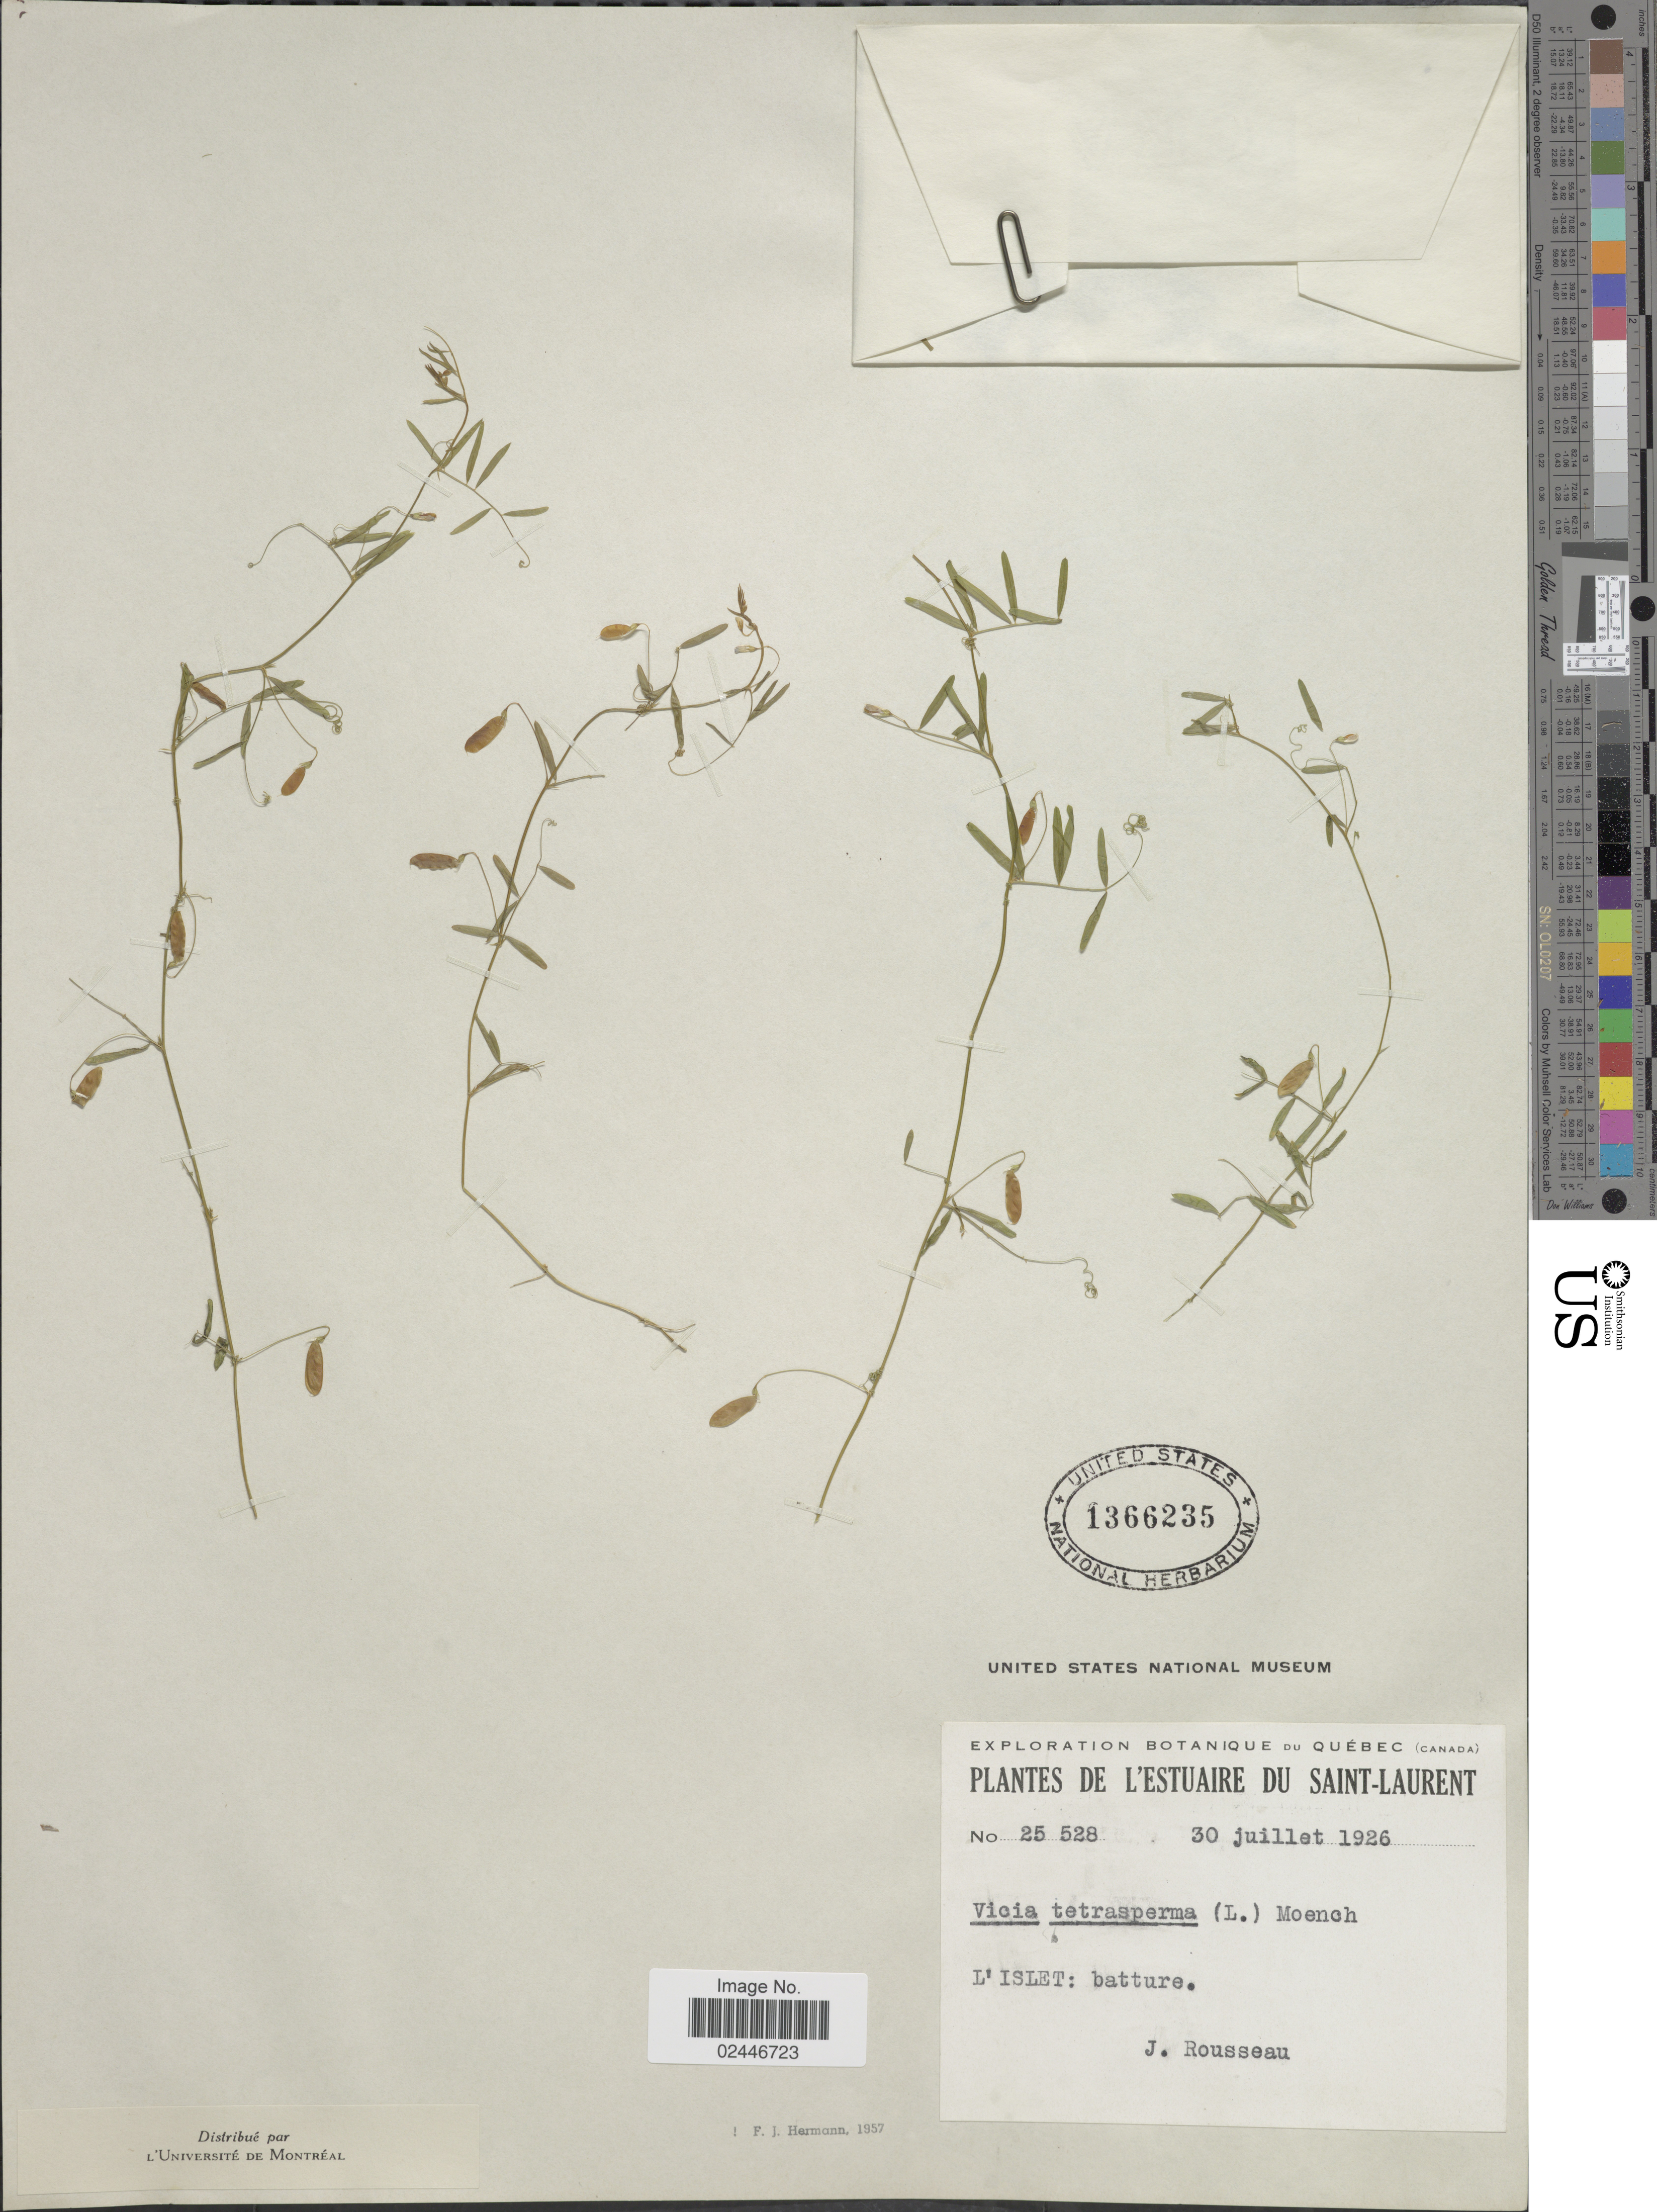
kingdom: Plantae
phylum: Tracheophyta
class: Magnoliopsida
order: Fabales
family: Fabaceae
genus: Vicia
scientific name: Vicia tetrasperma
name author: (L.) Schreb.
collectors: J. Rousseau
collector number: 25528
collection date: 1926-07-30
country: Canada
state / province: Quebec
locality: L'Estuaire du Saint-Laurent, L'Islet: batture.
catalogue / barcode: US 1366235